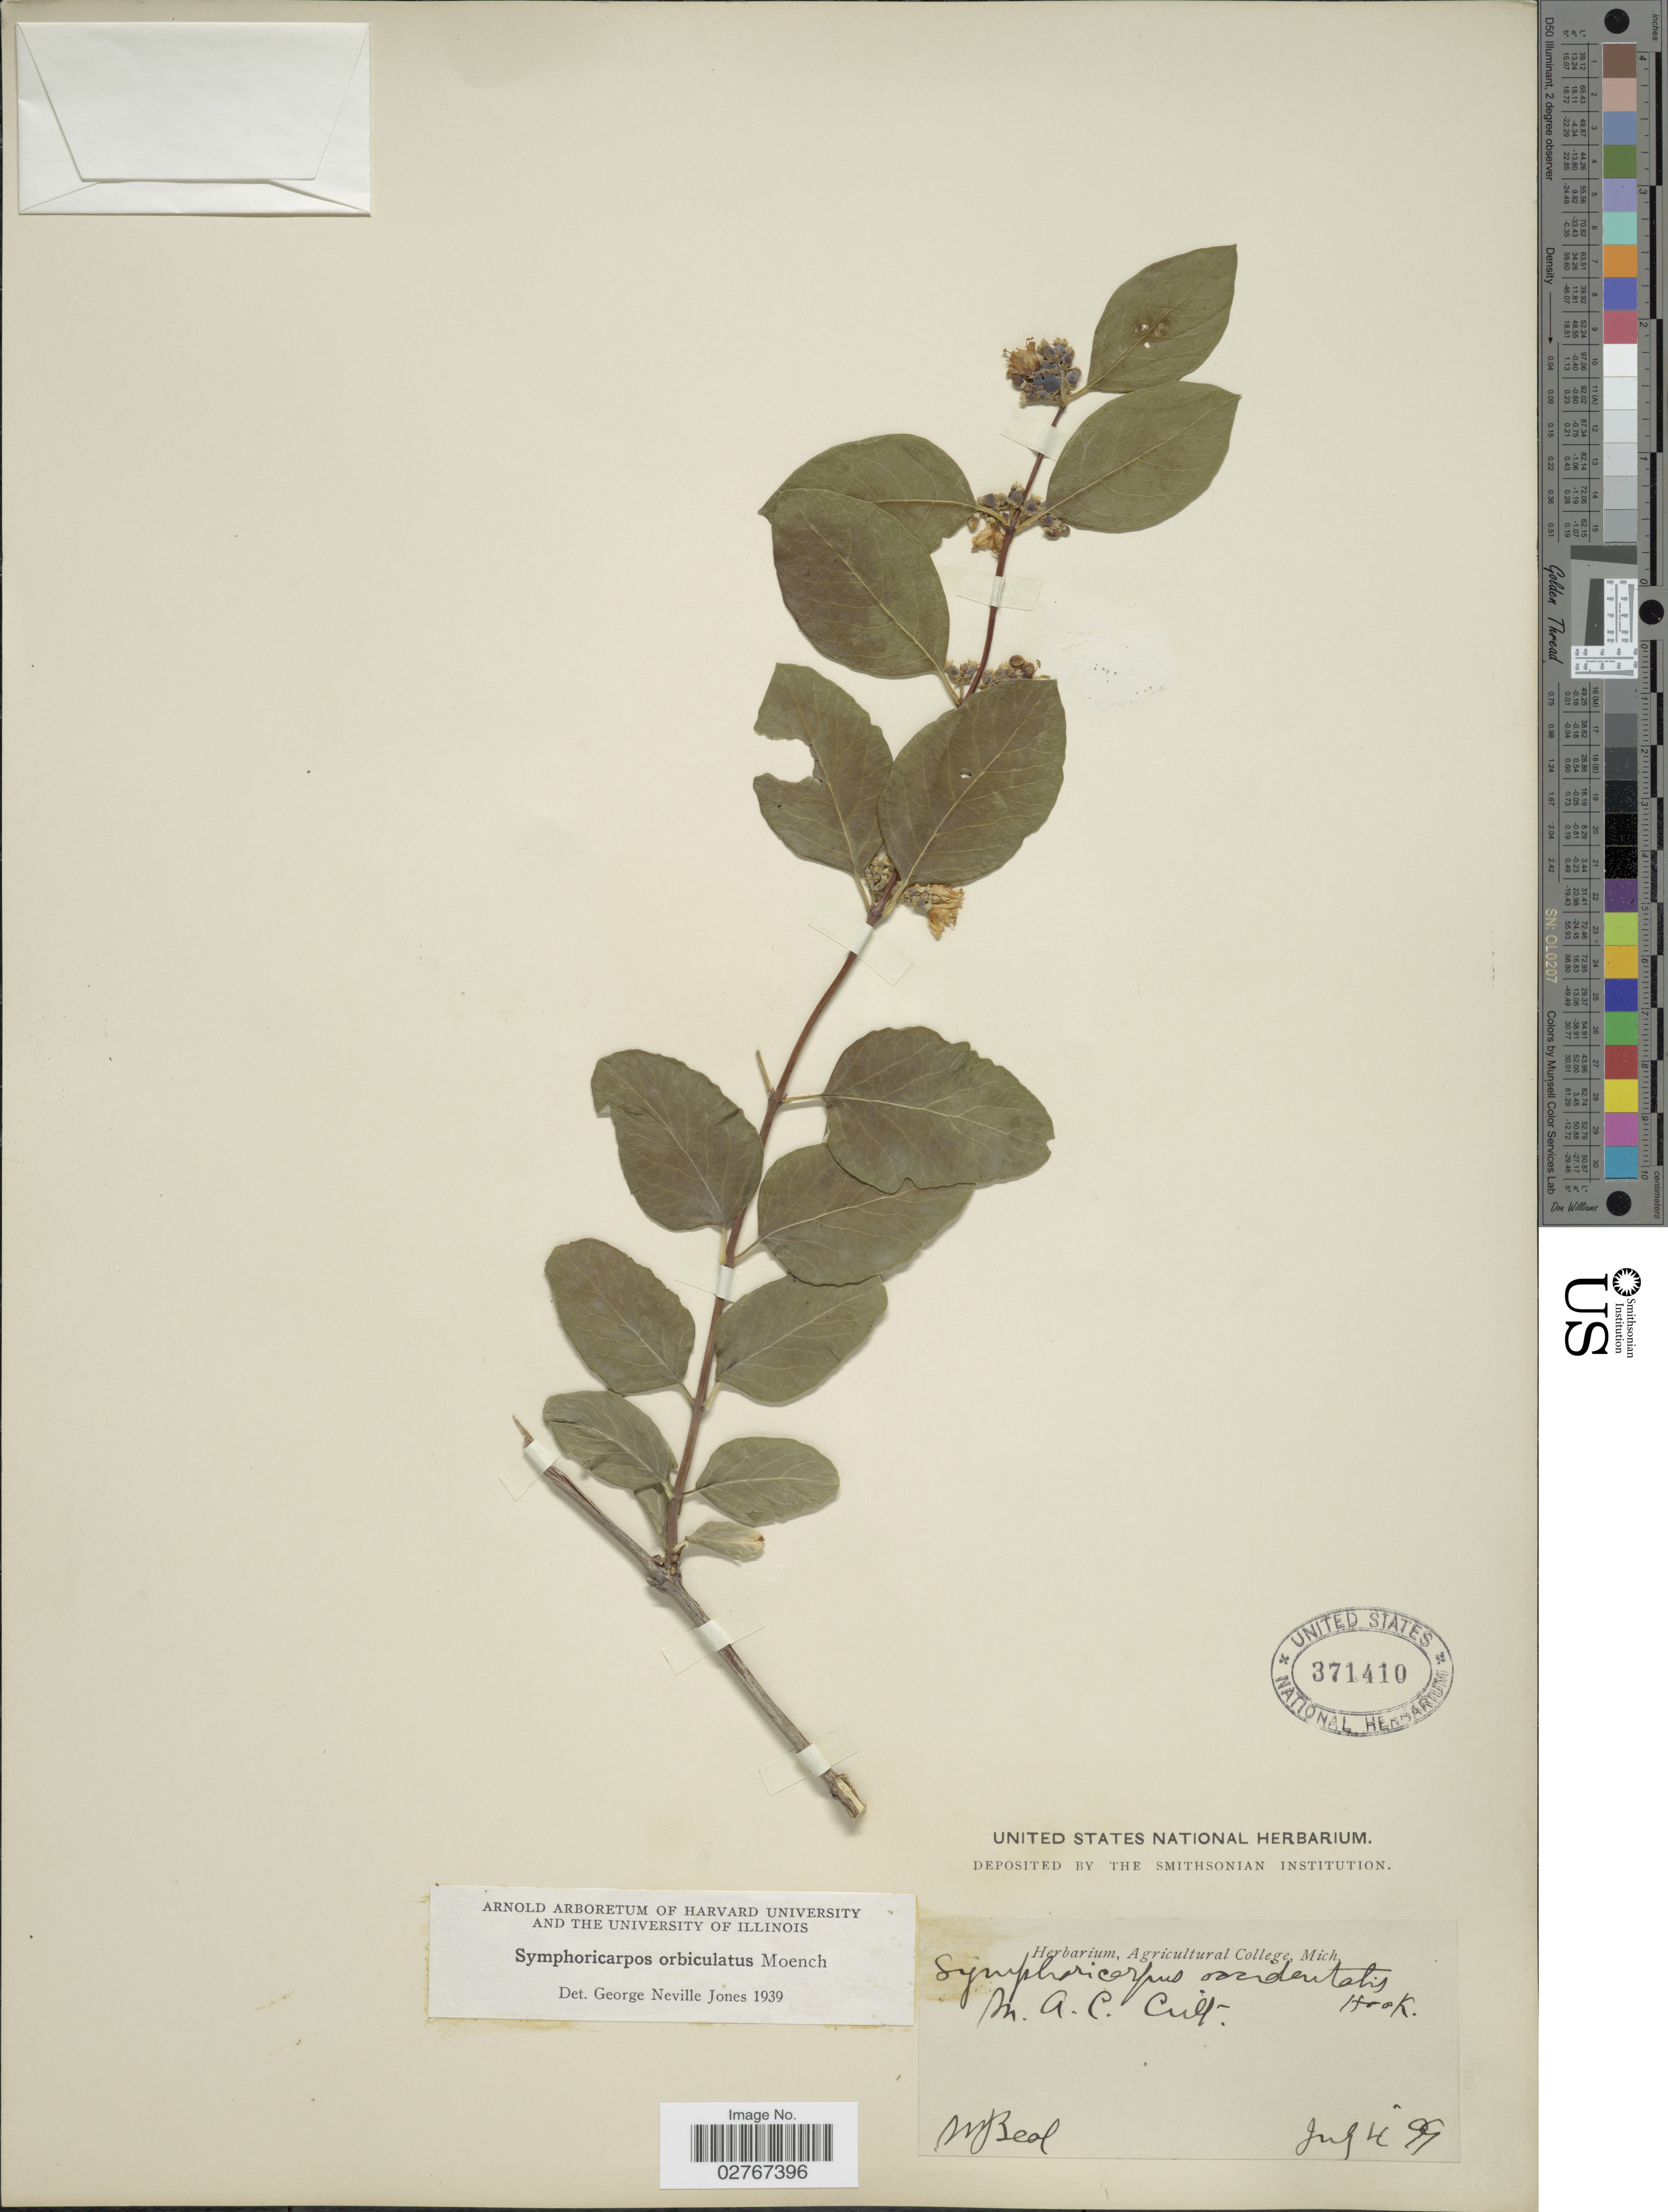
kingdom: Plantae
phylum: Tracheophyta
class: Magnoliopsida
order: Dipsacales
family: Caprifoliaceae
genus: Symphoricarpos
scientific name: Symphoricarpos orbiculatus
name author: Moench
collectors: M. Beal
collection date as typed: Transcribed d/m/y: 4/7/99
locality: M.A.C.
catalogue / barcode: US 371410